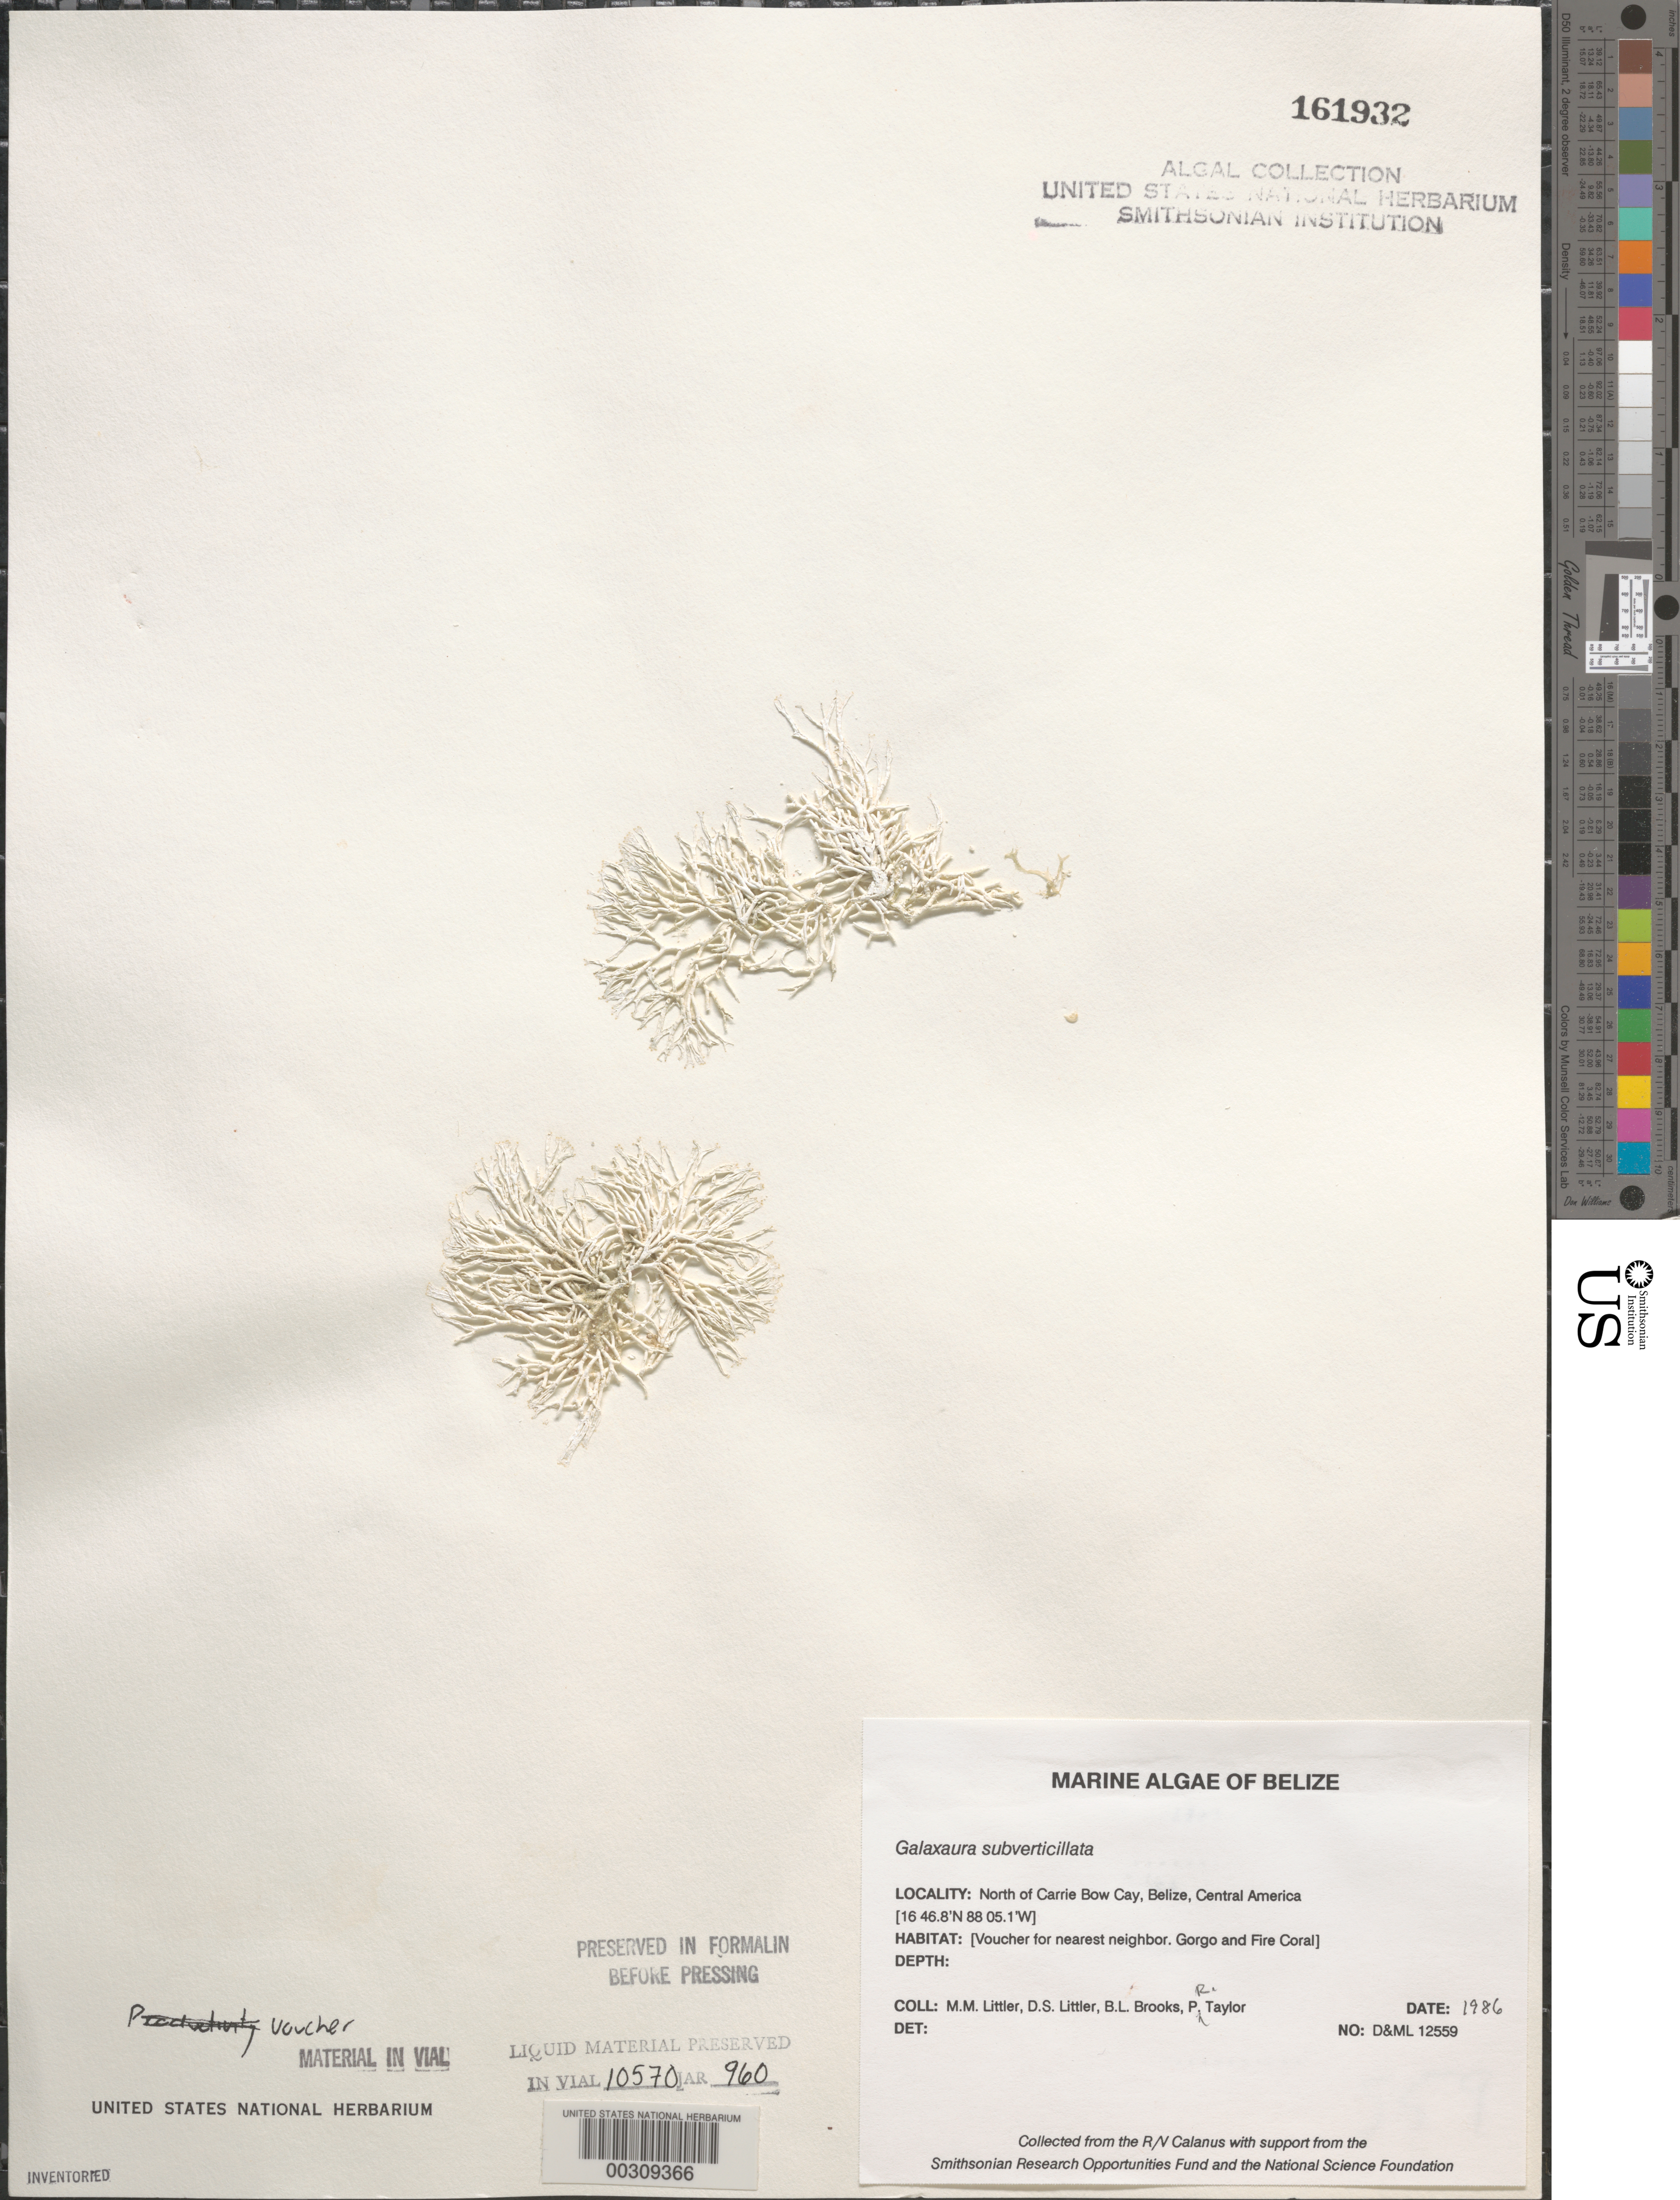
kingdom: Plantae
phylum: Rhodophyta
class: Florideophyceae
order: Nemaliales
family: Galaxauraceae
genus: Galaxaura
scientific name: Galaxaura rugosa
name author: (Ellis & Sol.) J.V.Lamouroux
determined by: Algae name updating Project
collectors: M. M. Littler, D. S. Littler, B. Brooks & P. R. Taylor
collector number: D&ML 12559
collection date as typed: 1986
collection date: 1986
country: Belize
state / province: Stann Creek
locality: North of Carrie Bow Cay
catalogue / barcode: US 161932